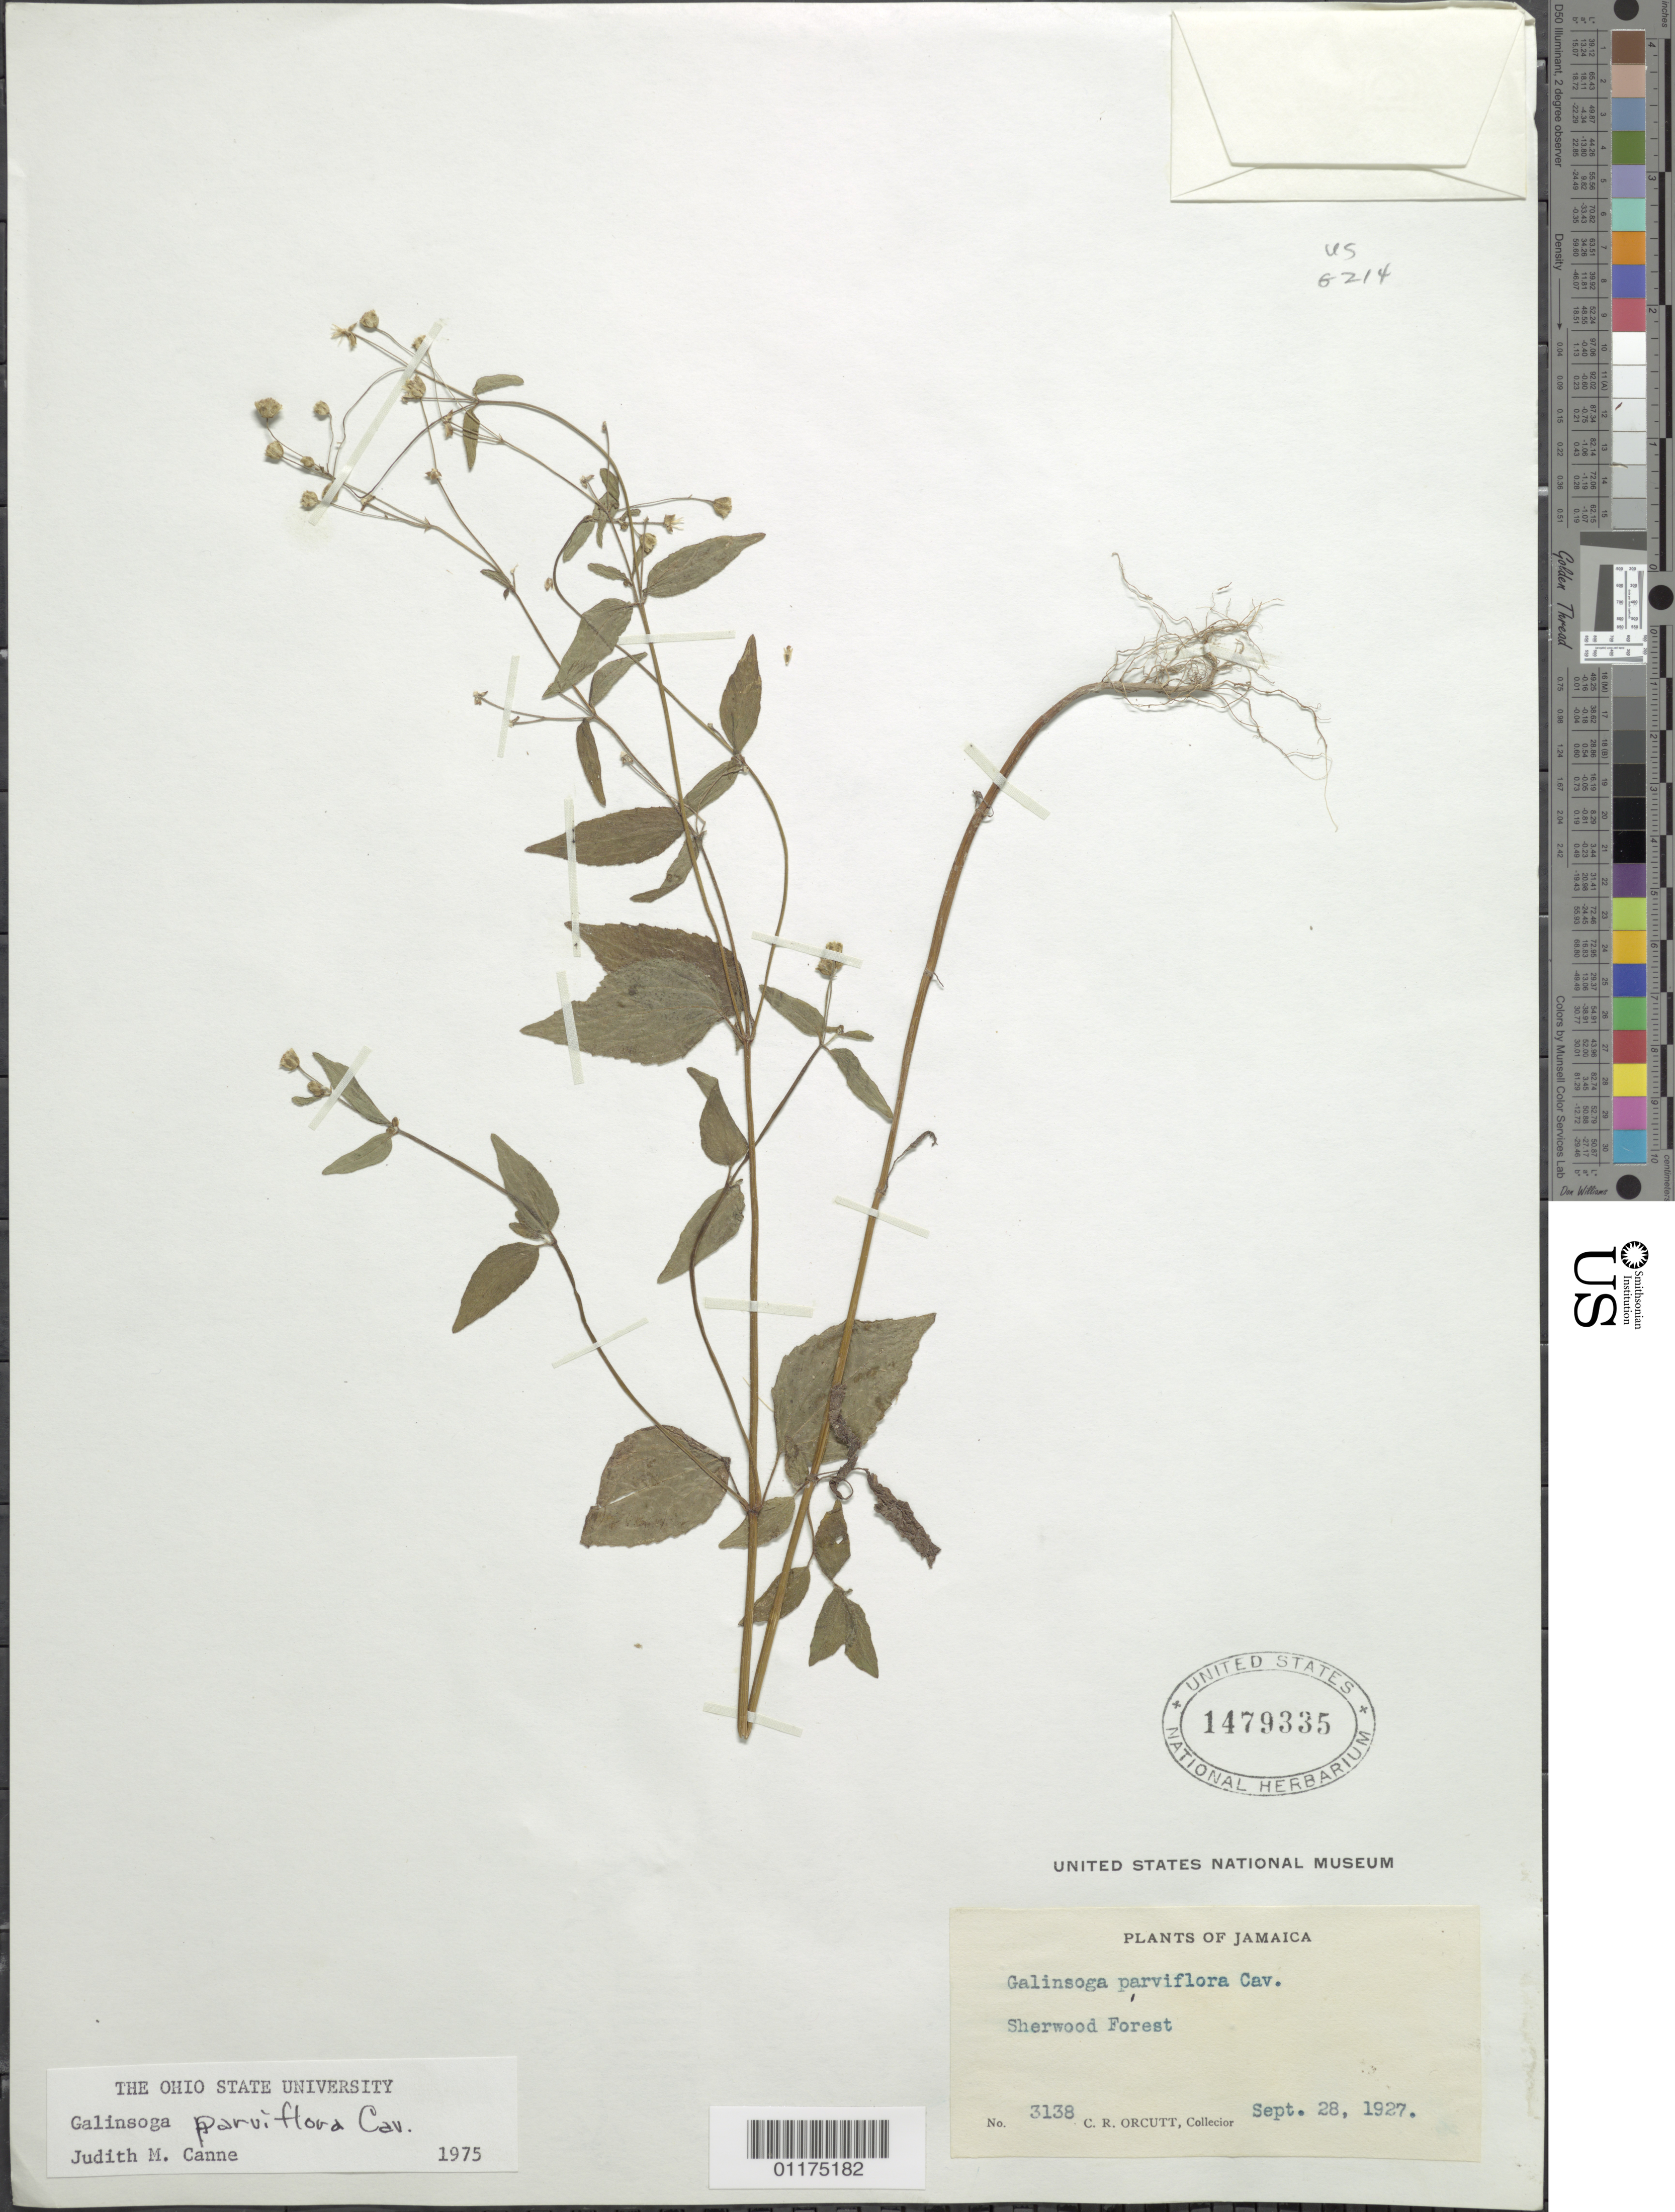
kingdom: Plantae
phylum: Tracheophyta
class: Magnoliopsida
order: Asterales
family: Asteraceae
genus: Galinsoga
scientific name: Galinsoga parviflora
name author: Cav.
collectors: C. R. Orcutt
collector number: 3138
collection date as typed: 28 Sep 1927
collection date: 1927-09-28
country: Jamaica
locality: Sherwood Forest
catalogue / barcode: US 1479335